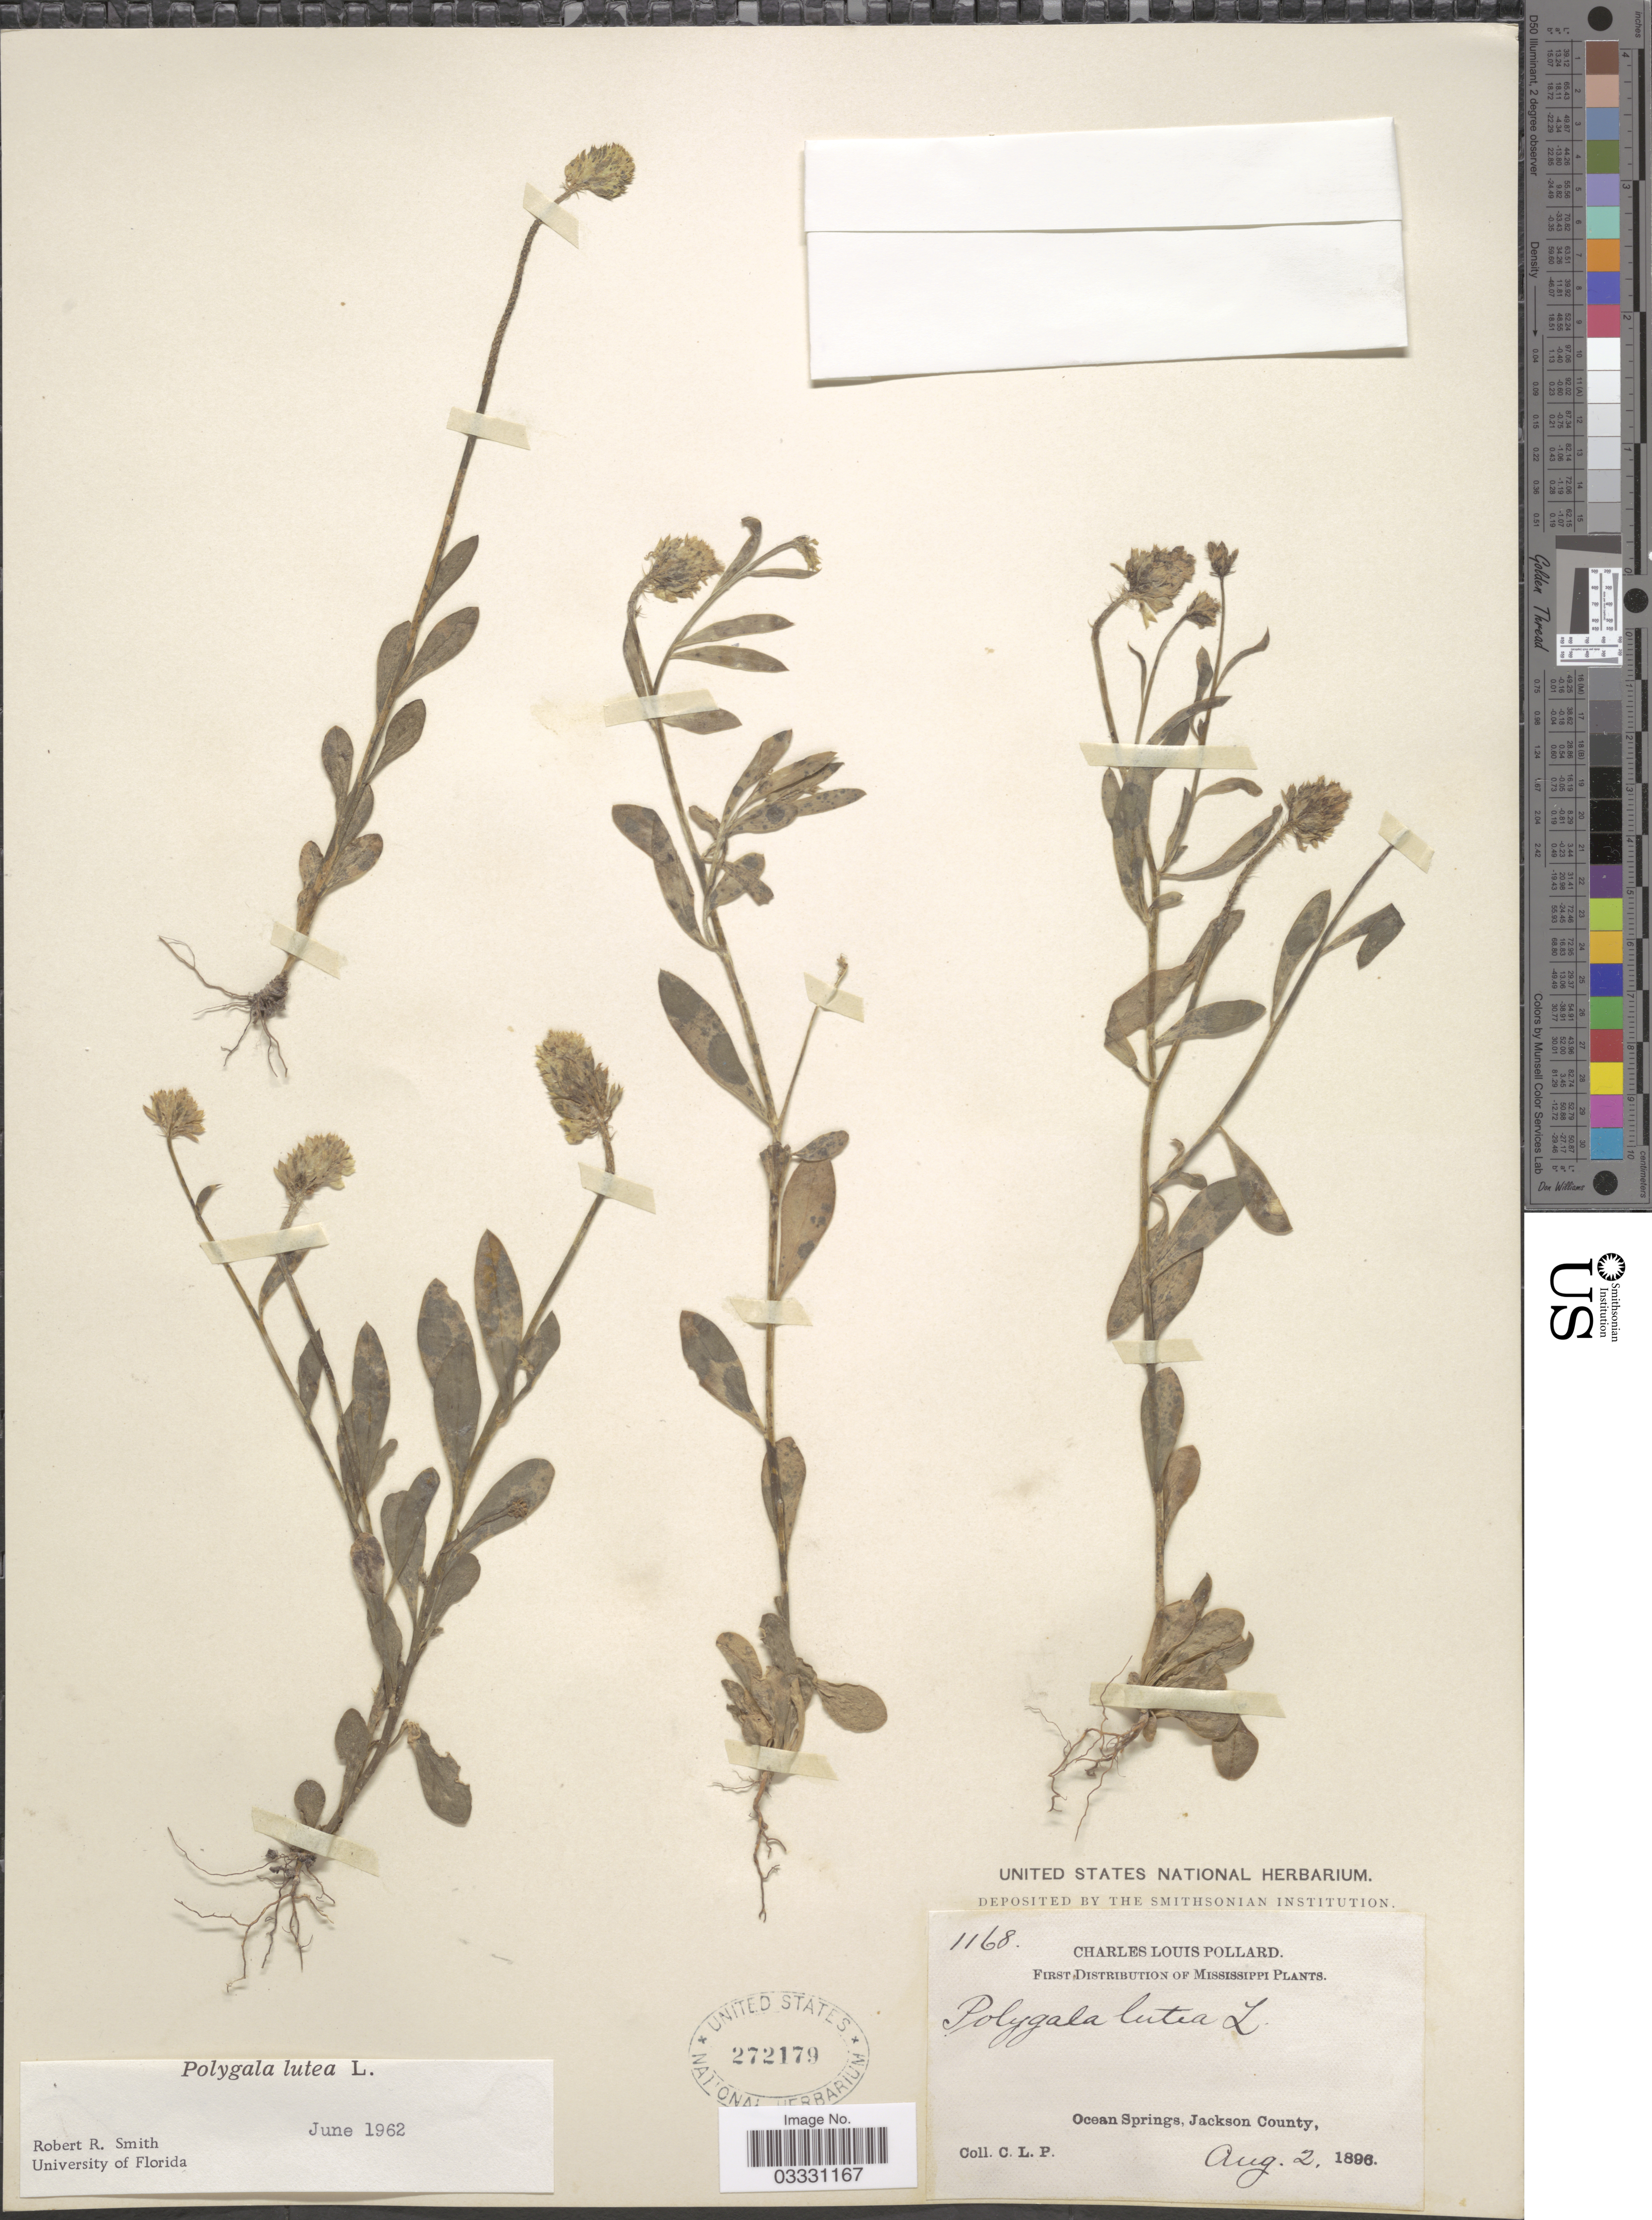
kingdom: Plantae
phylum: Tracheophyta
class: Magnoliopsida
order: Fabales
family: Polygalaceae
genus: Polygala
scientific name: Polygala lutea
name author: L.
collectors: C. L. Pollard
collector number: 1168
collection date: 1896-08-02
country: United States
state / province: Mississippi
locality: Ocean Springs, Jackson County.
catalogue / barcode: US 272179